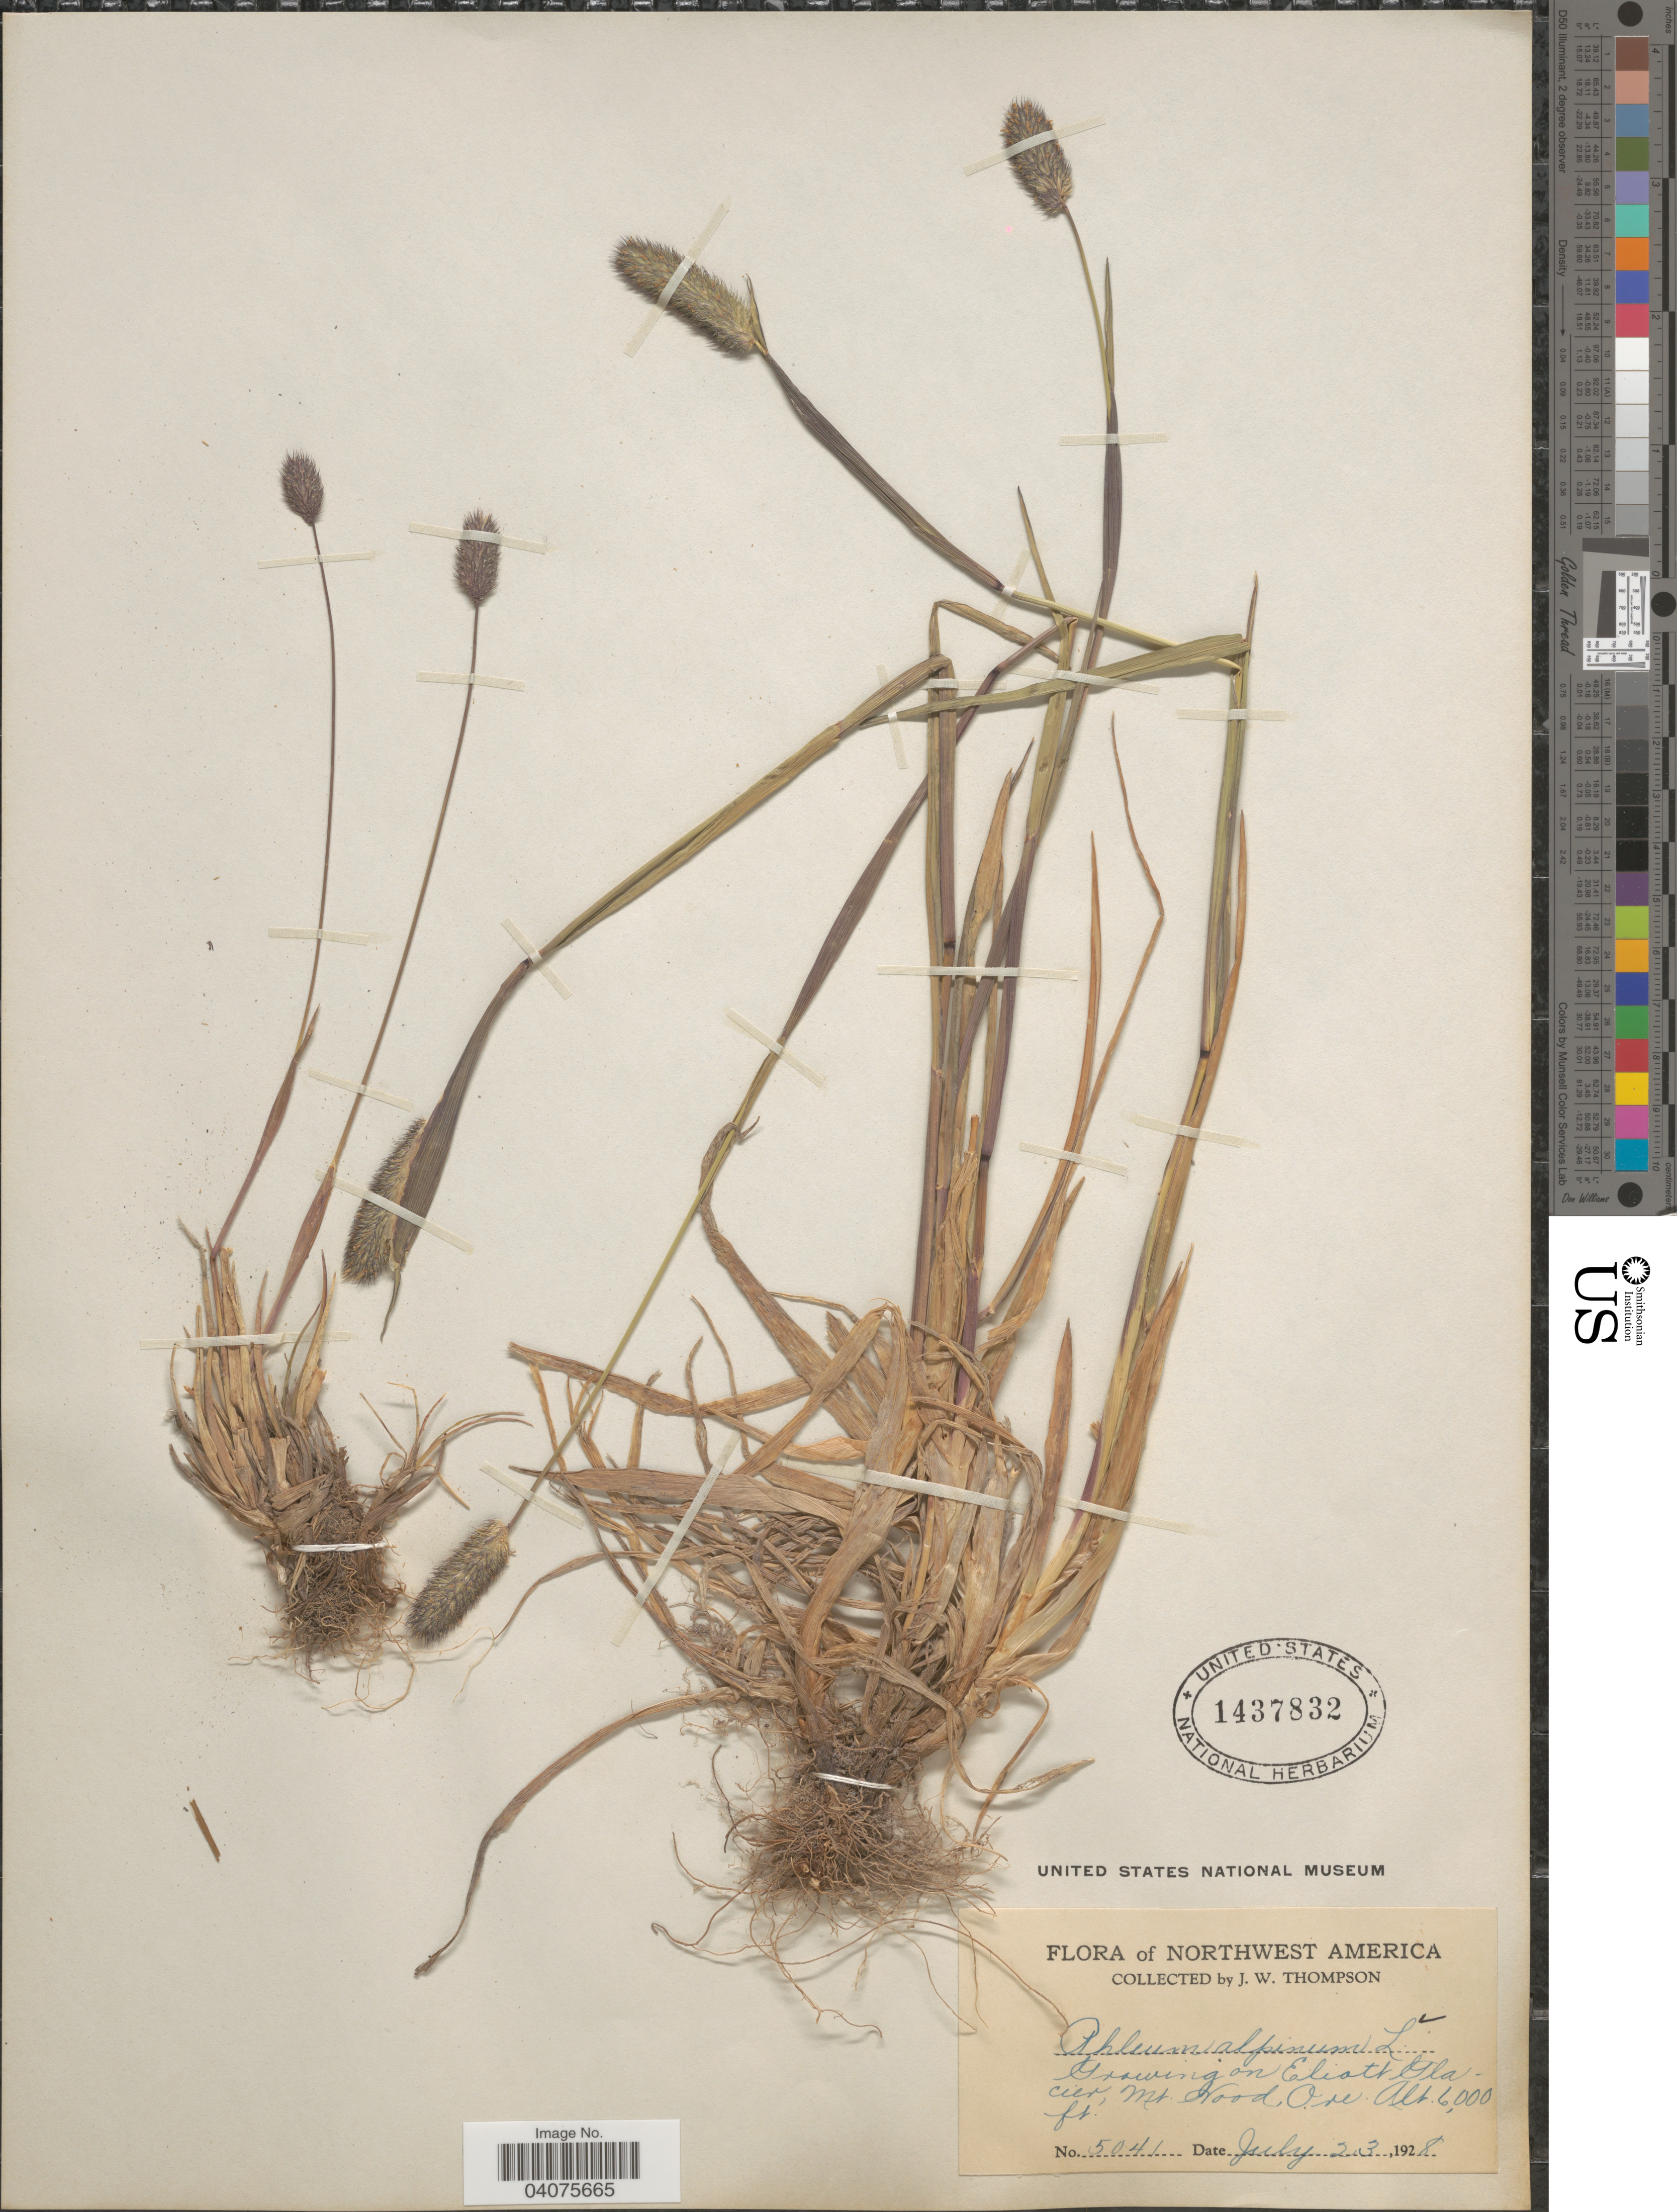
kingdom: Plantae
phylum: Tracheophyta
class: Liliopsida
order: Poales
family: Poaceae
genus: Phleum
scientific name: Phleum alpinum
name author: L.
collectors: J. Thompson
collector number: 5041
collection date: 1928-07-23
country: United States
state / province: Oregon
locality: Northwest America. Growing on Eliott Glacier, Mt. Hood.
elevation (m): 1829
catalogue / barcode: US 1437832